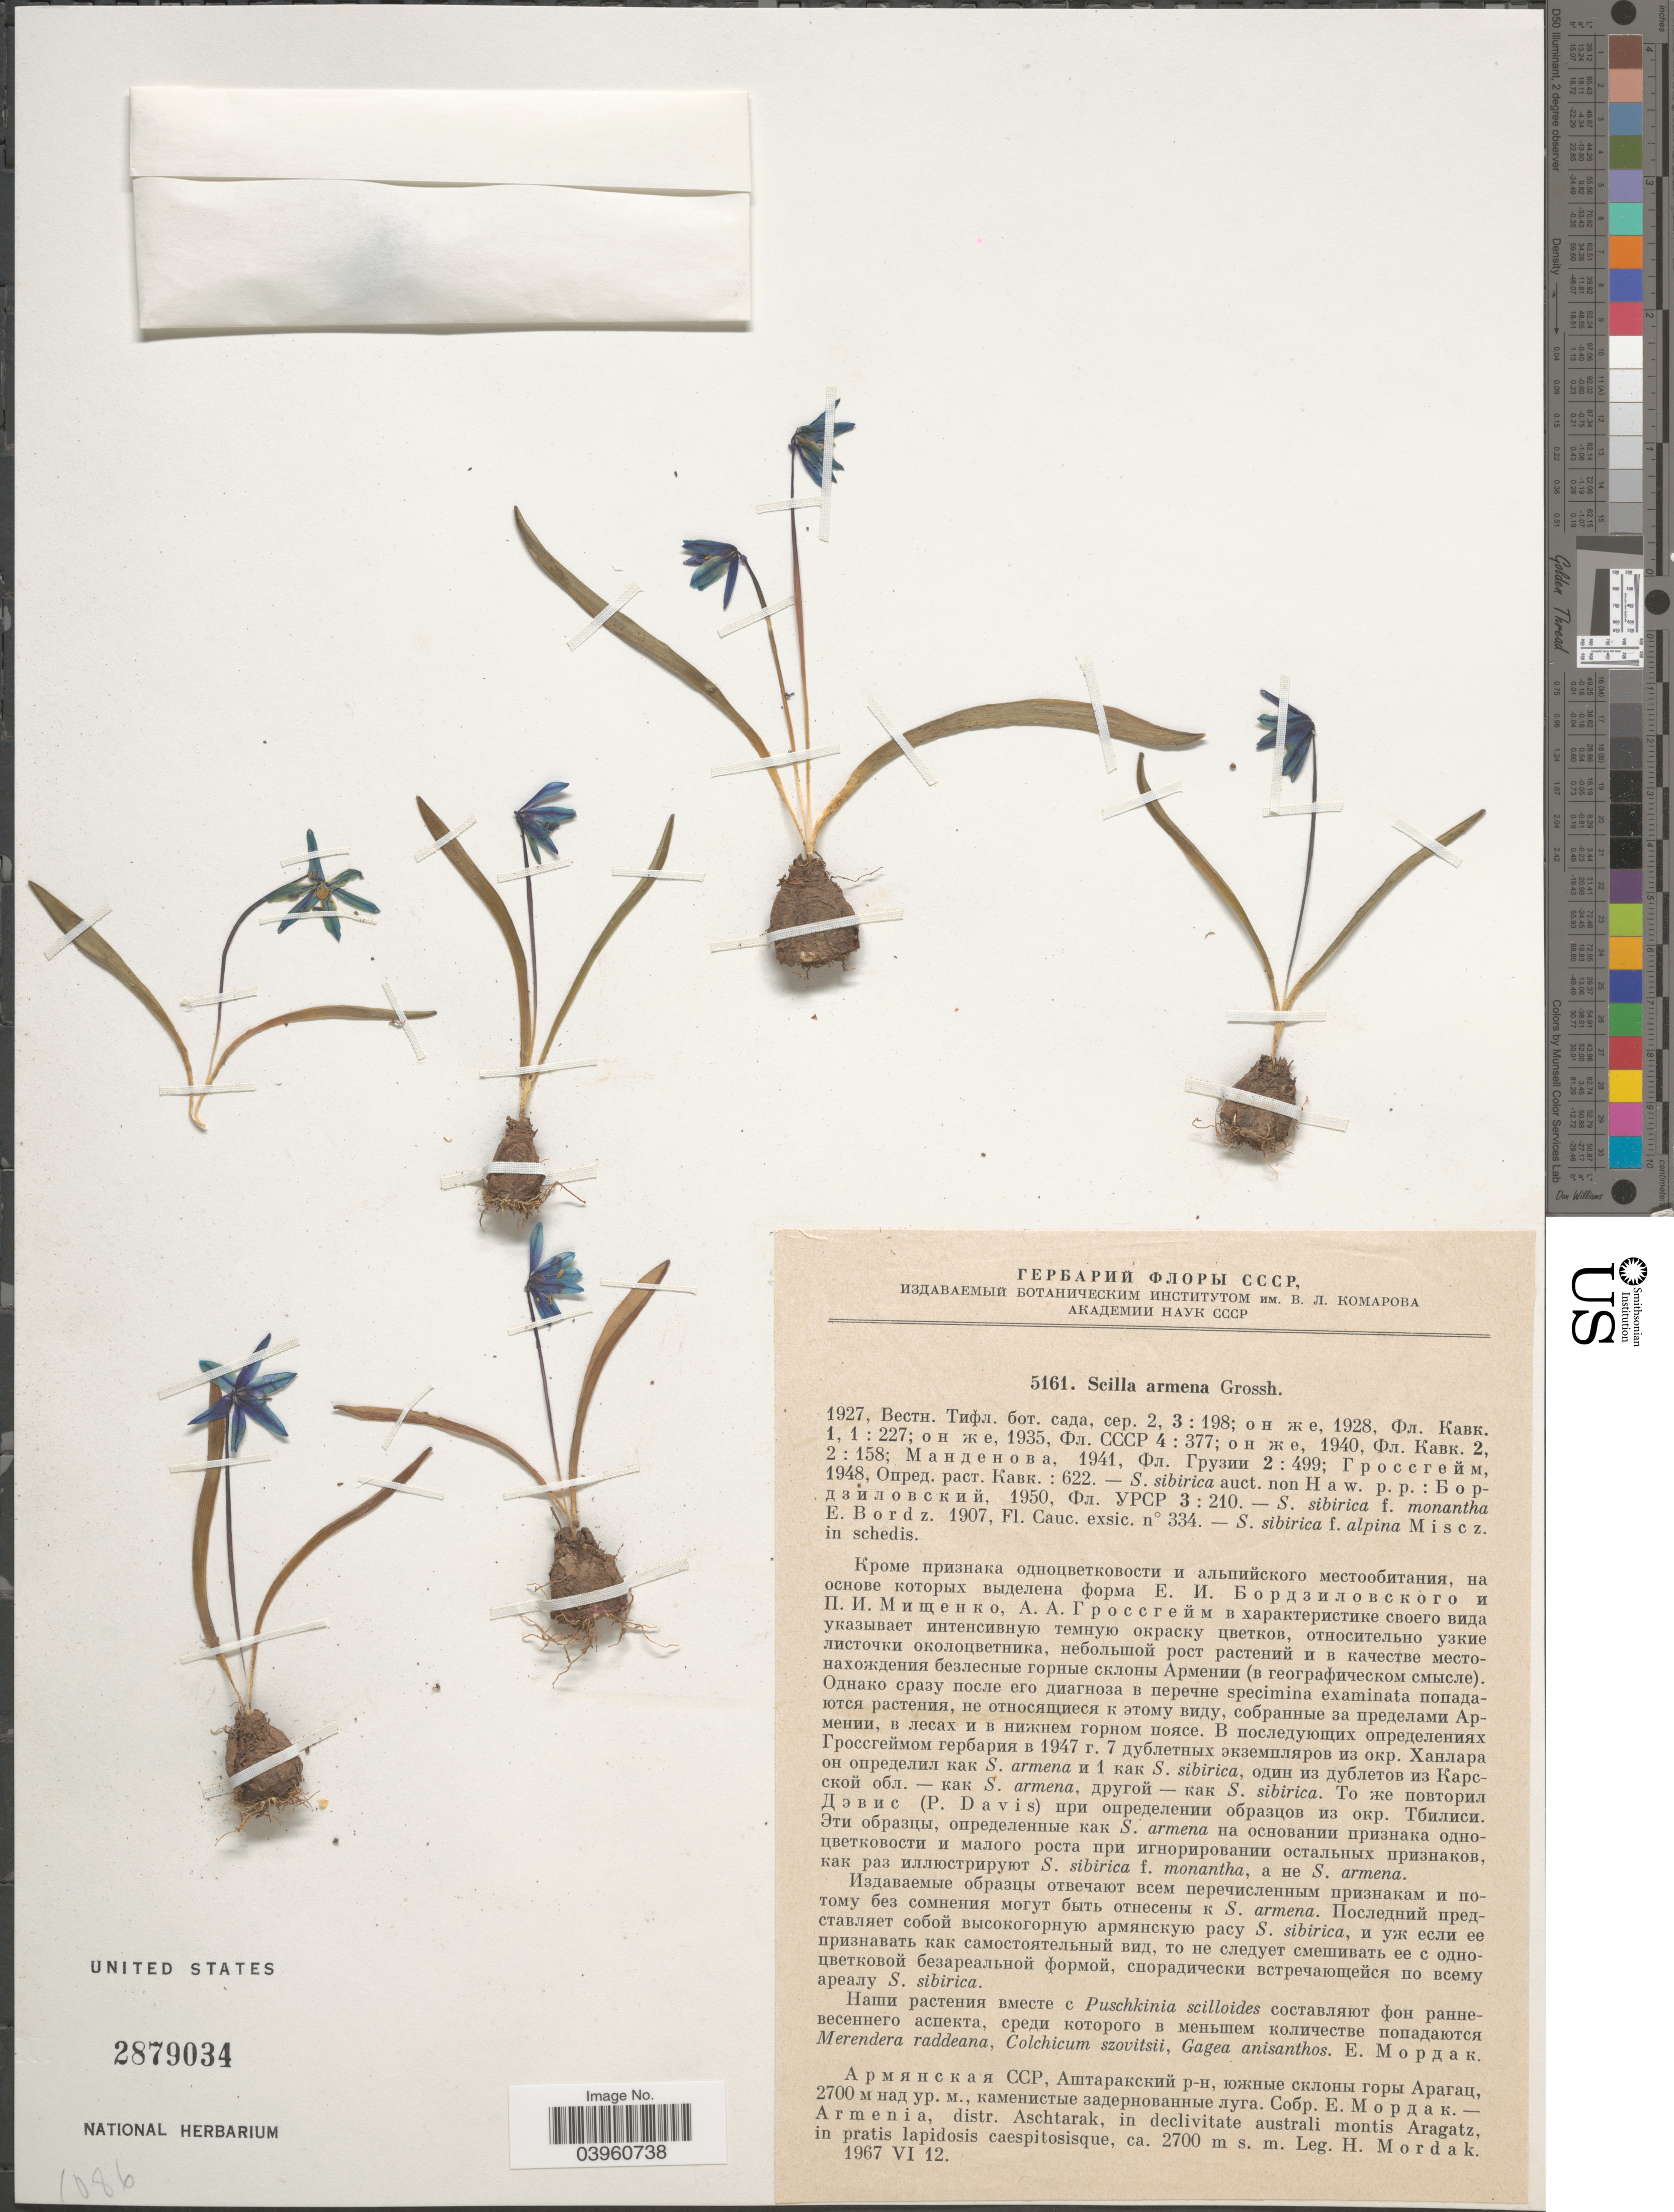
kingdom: Plantae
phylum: Tracheophyta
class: Liliopsida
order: Asparagales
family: Asparagaceae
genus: Scilla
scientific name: Scilla armena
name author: Grossh.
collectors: H. Mordak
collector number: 5161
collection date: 1967-06-12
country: Armenia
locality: Distr. Aschtarak, in declivitate australi montis Aragatz.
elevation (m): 2700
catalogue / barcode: US 2879034